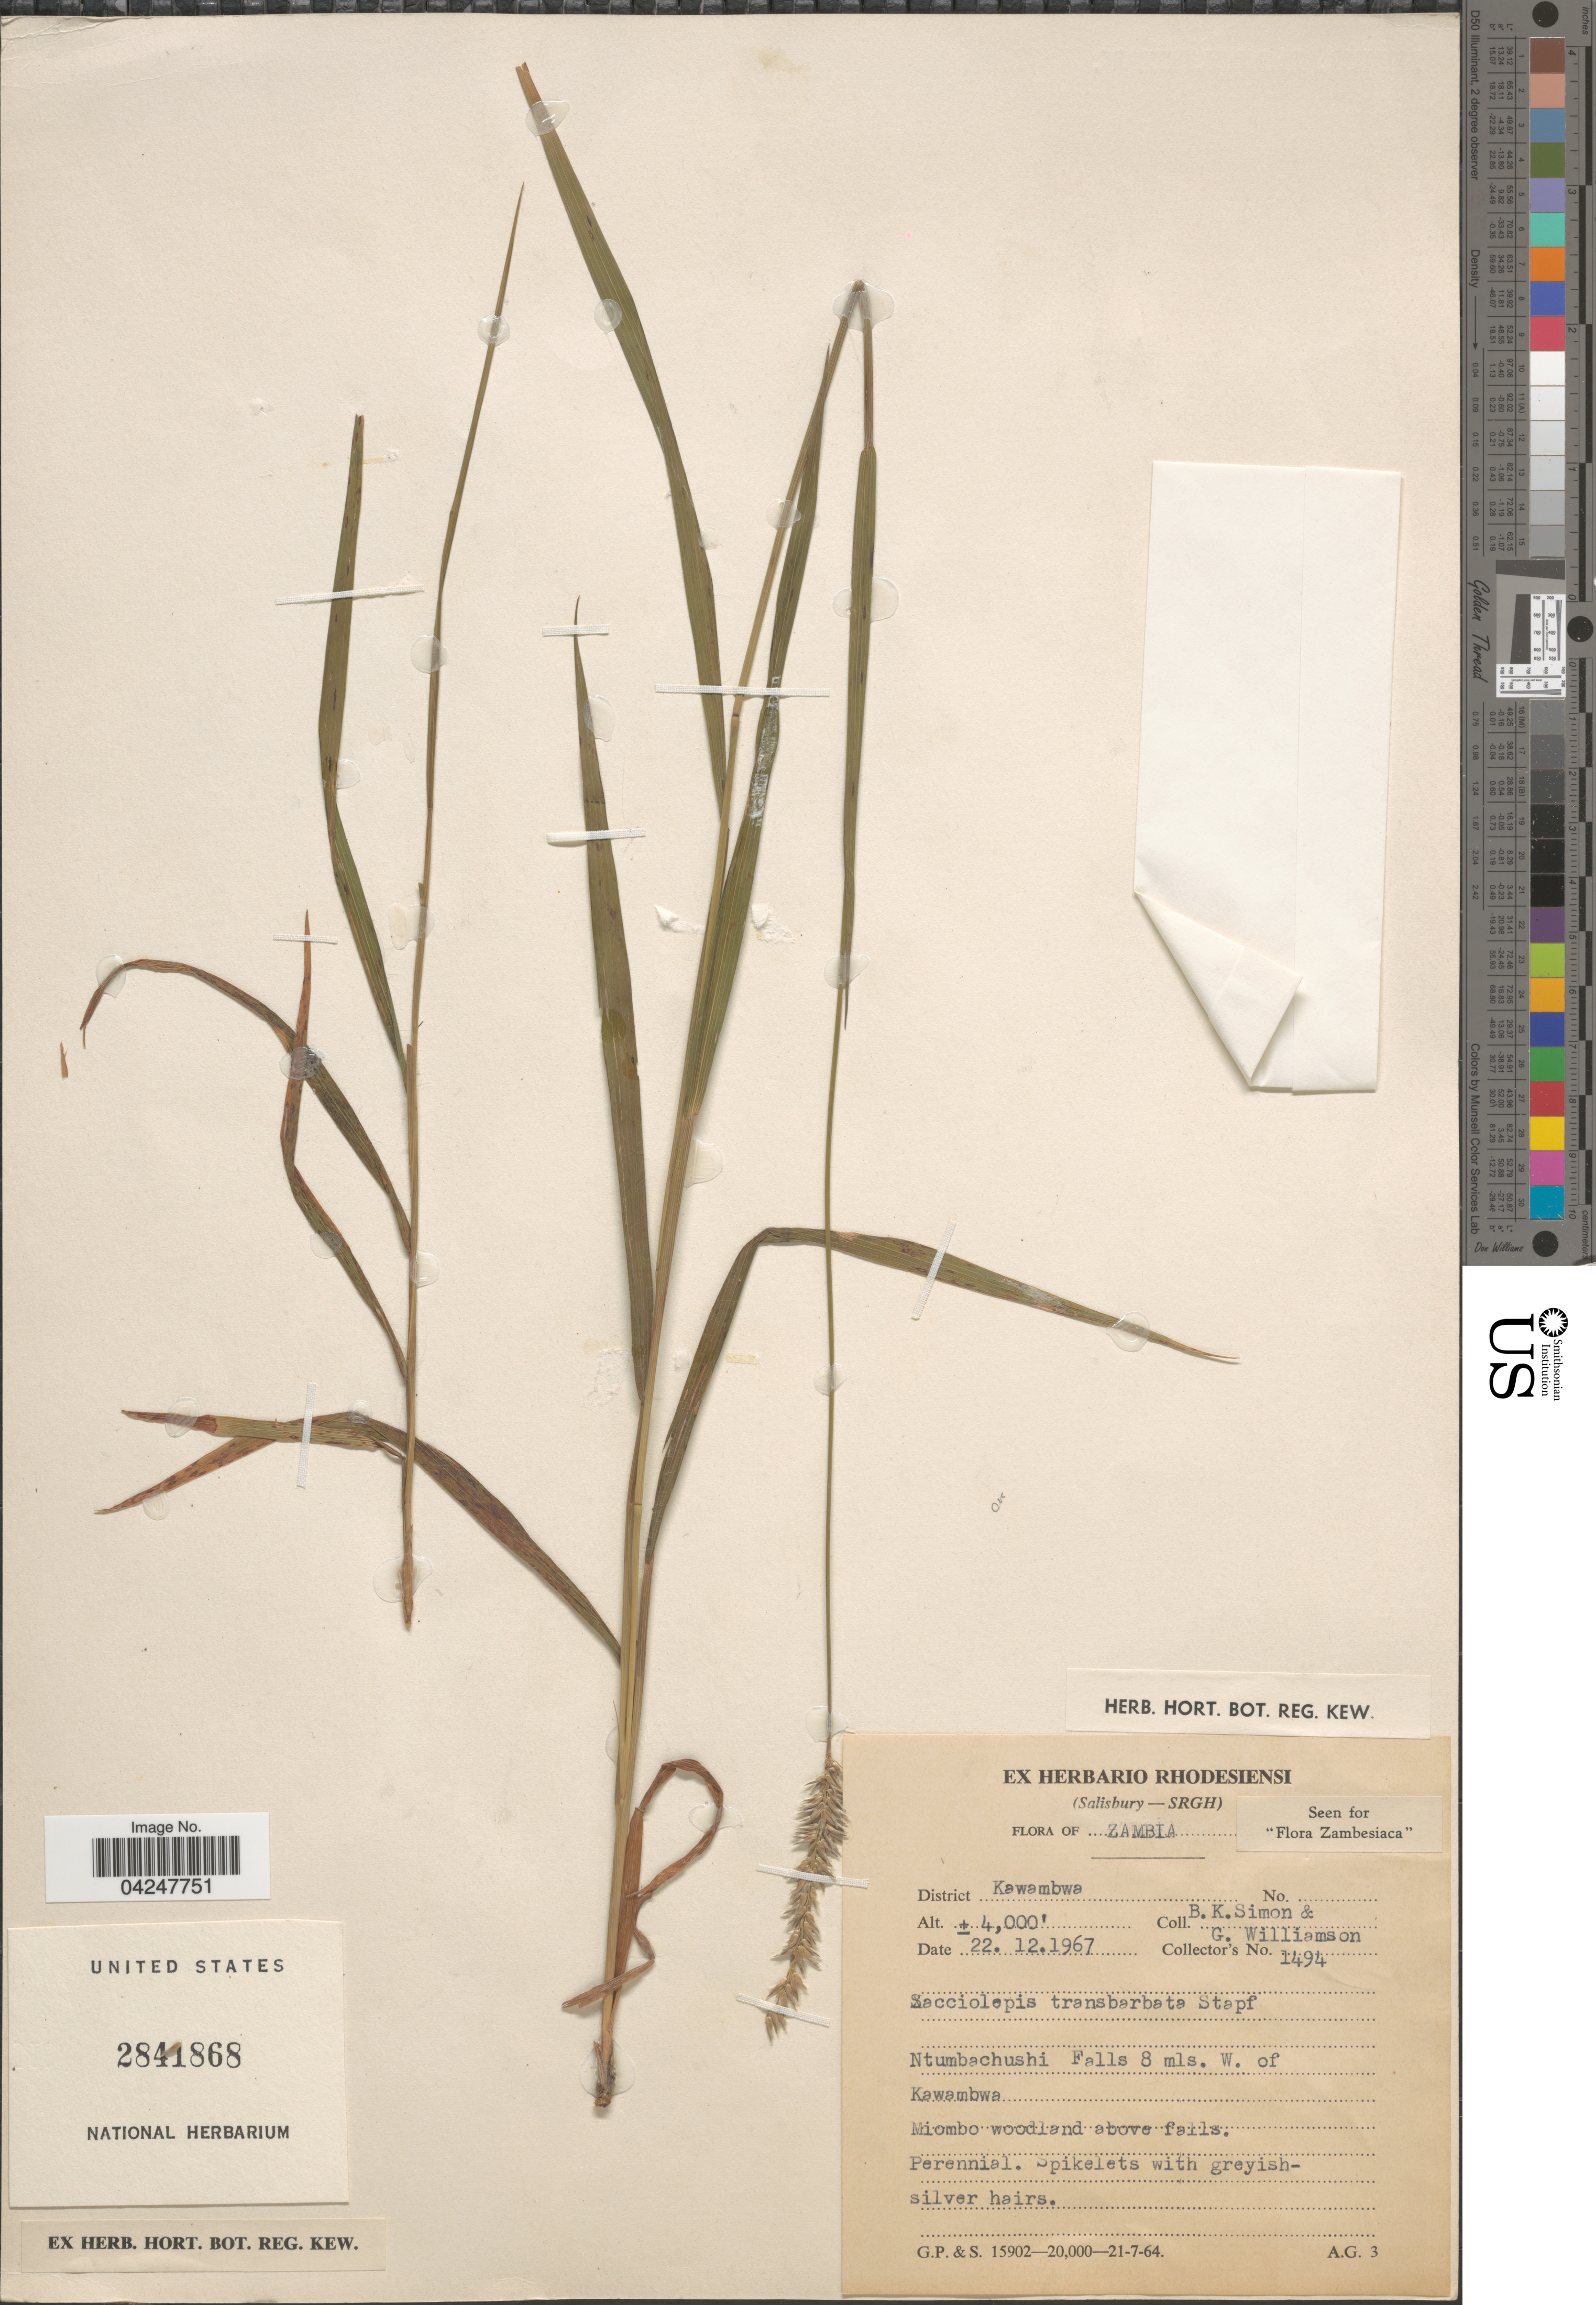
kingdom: Plantae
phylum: Tracheophyta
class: Liliopsida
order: Poales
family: Poaceae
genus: Sacciolepis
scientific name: Sacciolepis transbarbata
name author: Stapf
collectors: B. K. Simon & G. Williamson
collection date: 1967-12-22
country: Zambia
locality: District Kawambwa. Ntumbachushi Falls 8 mls.W. of Kawambwa. Miombo woodland above falls.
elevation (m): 1219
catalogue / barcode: US 2841868